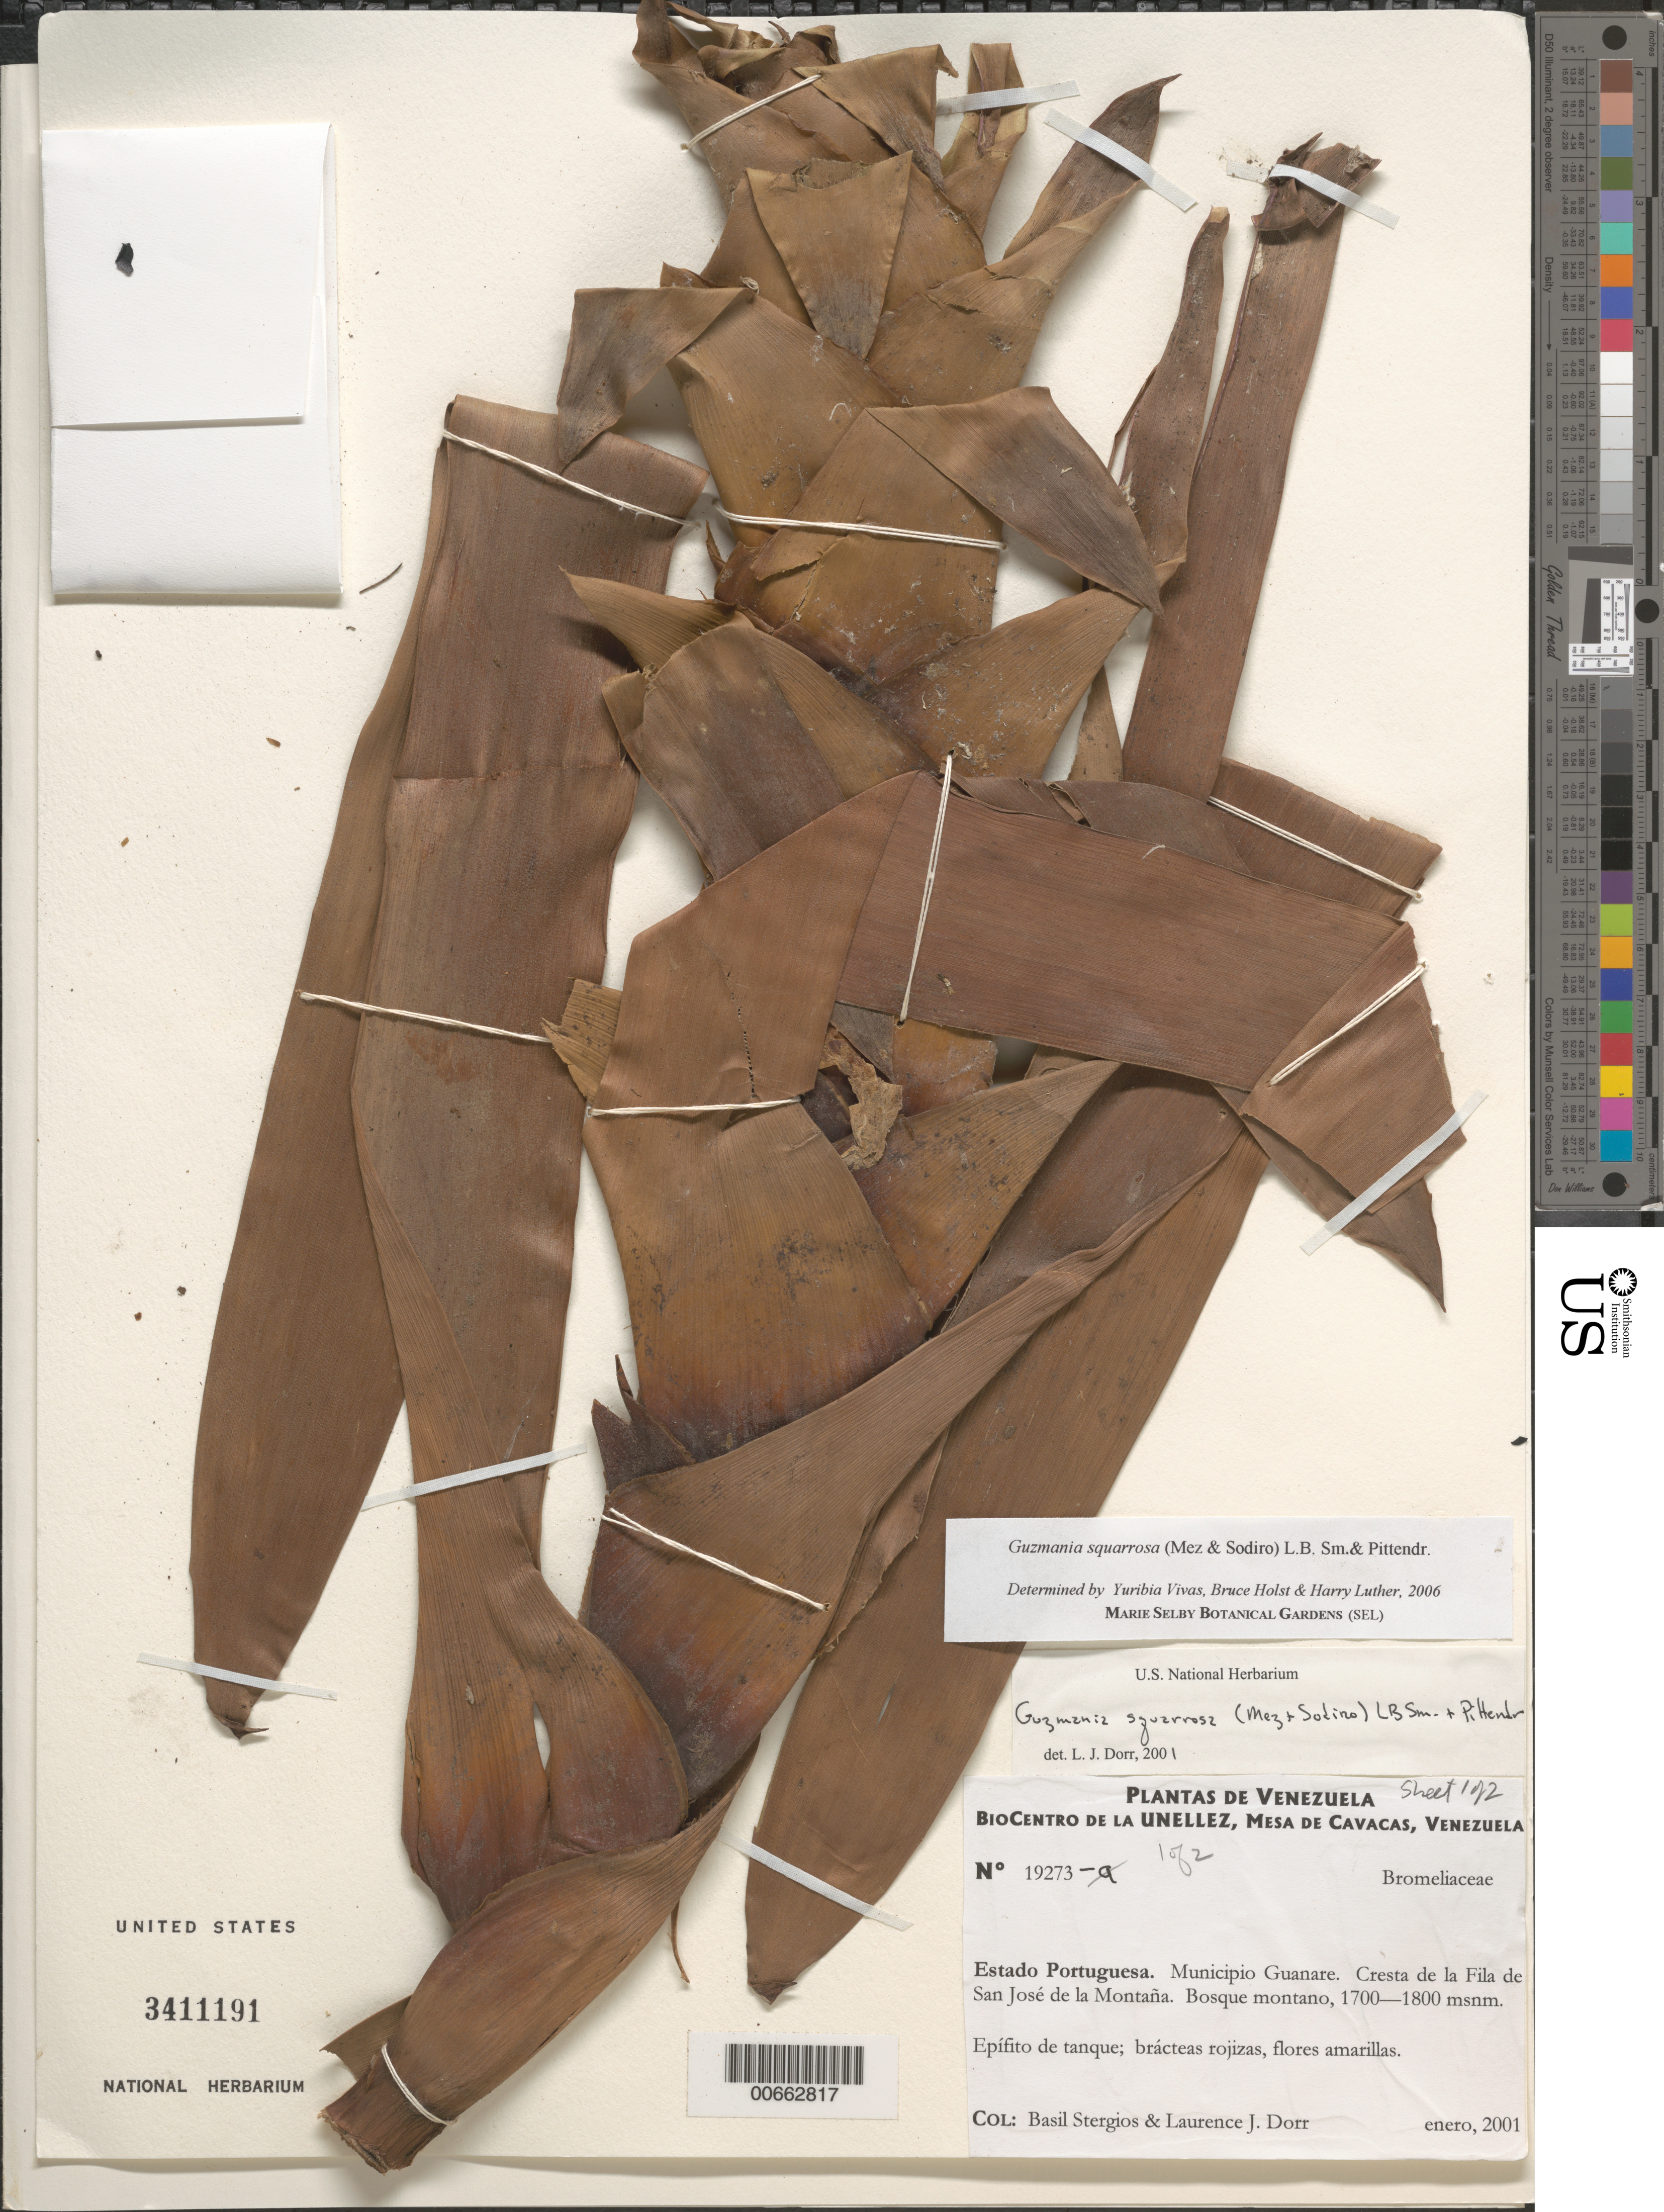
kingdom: Plantae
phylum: Tracheophyta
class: Liliopsida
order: Poales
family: Bromeliaceae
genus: Guzmania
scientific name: Guzmania squarrosa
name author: (Mez & Sodiro) L.B. Sm. & Pittendr.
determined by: Dorr, L. J., (BOT), Smithsonian Institution - National Museum of Natural History (UNITED STATES)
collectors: B. G. Stergios & L. J. Dorr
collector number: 19273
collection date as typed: Jan 2001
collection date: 2001-01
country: Venezuela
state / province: Portuguesa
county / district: Guanare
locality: Cresta de la Fila de San José de la Montaña, near the border with Lara state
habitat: Bosque montano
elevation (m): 1700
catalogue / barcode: US 3411191